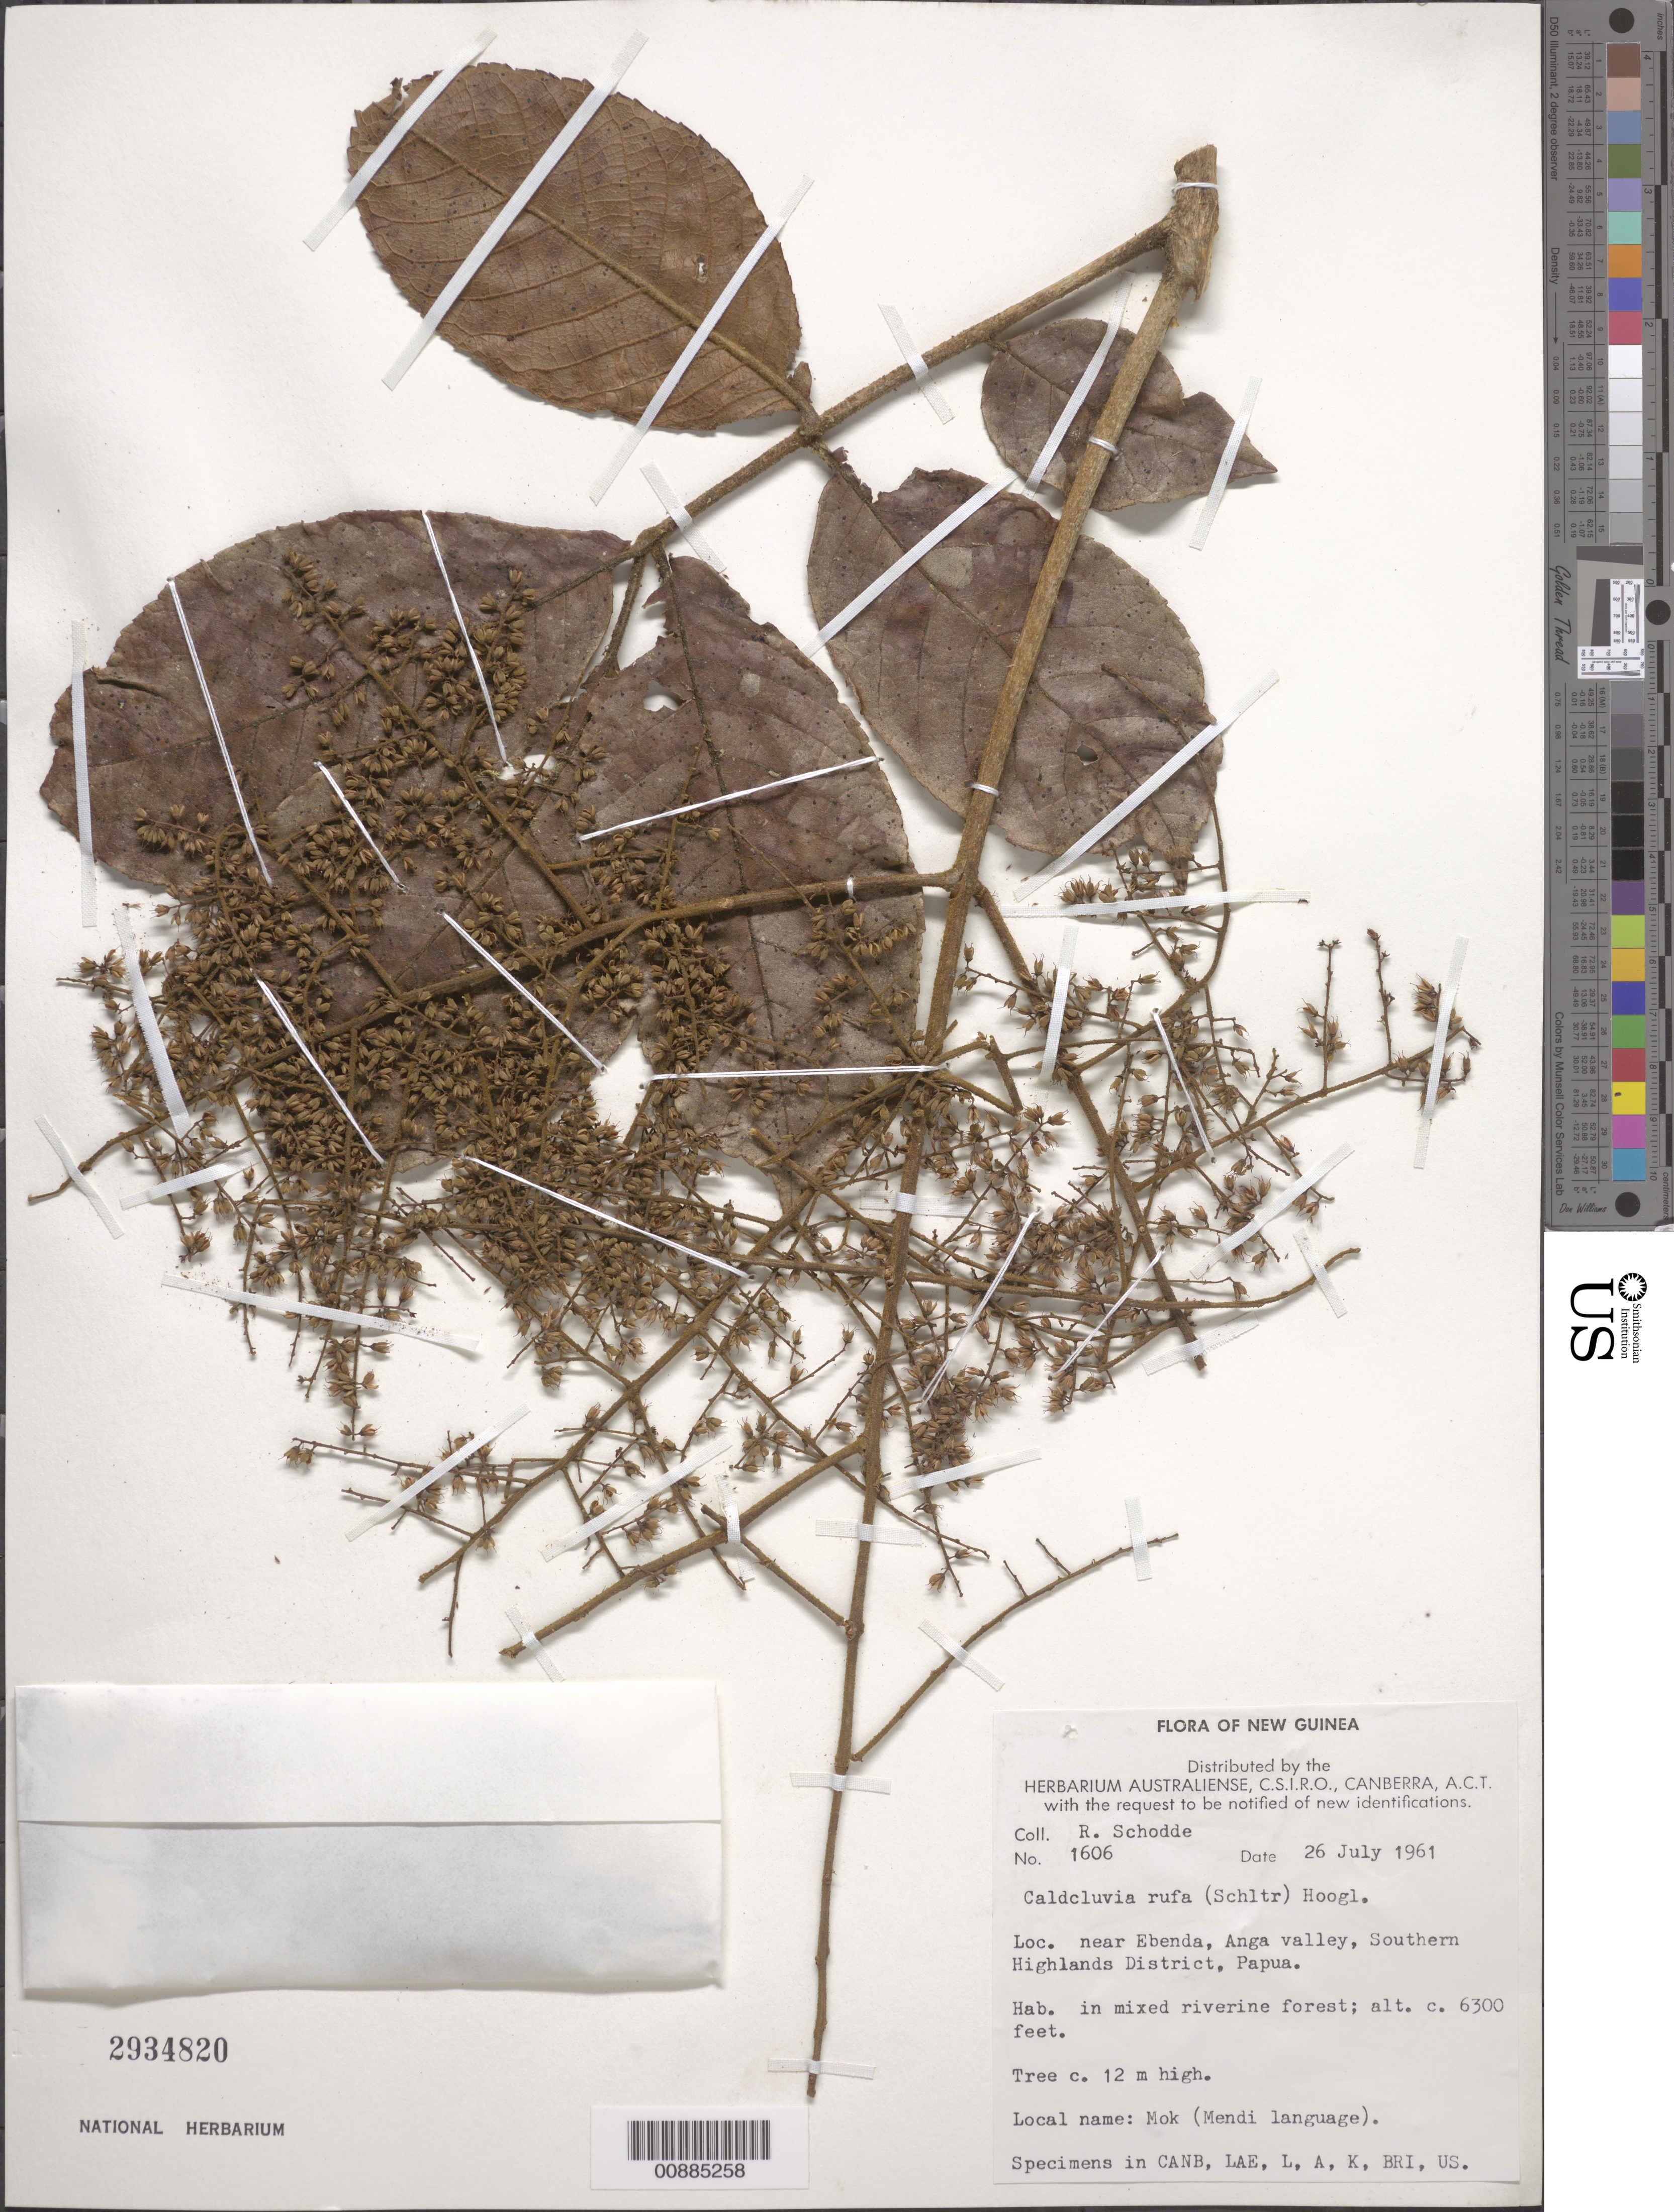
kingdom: Plantae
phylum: Tracheophyta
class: Magnoliopsida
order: Oxalidales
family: Cunoniaceae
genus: Caldcluvia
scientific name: Caldcluvia rufa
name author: (Schltr.) Hoogland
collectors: R. Schodde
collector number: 1606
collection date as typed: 26 Jul 1961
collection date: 1961-07-26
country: Papua New Guinea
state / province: Southern Highlands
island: New Guinea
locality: Near Ebenda, Anga Valley, Southern Highlands District.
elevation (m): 1920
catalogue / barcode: US 2934820